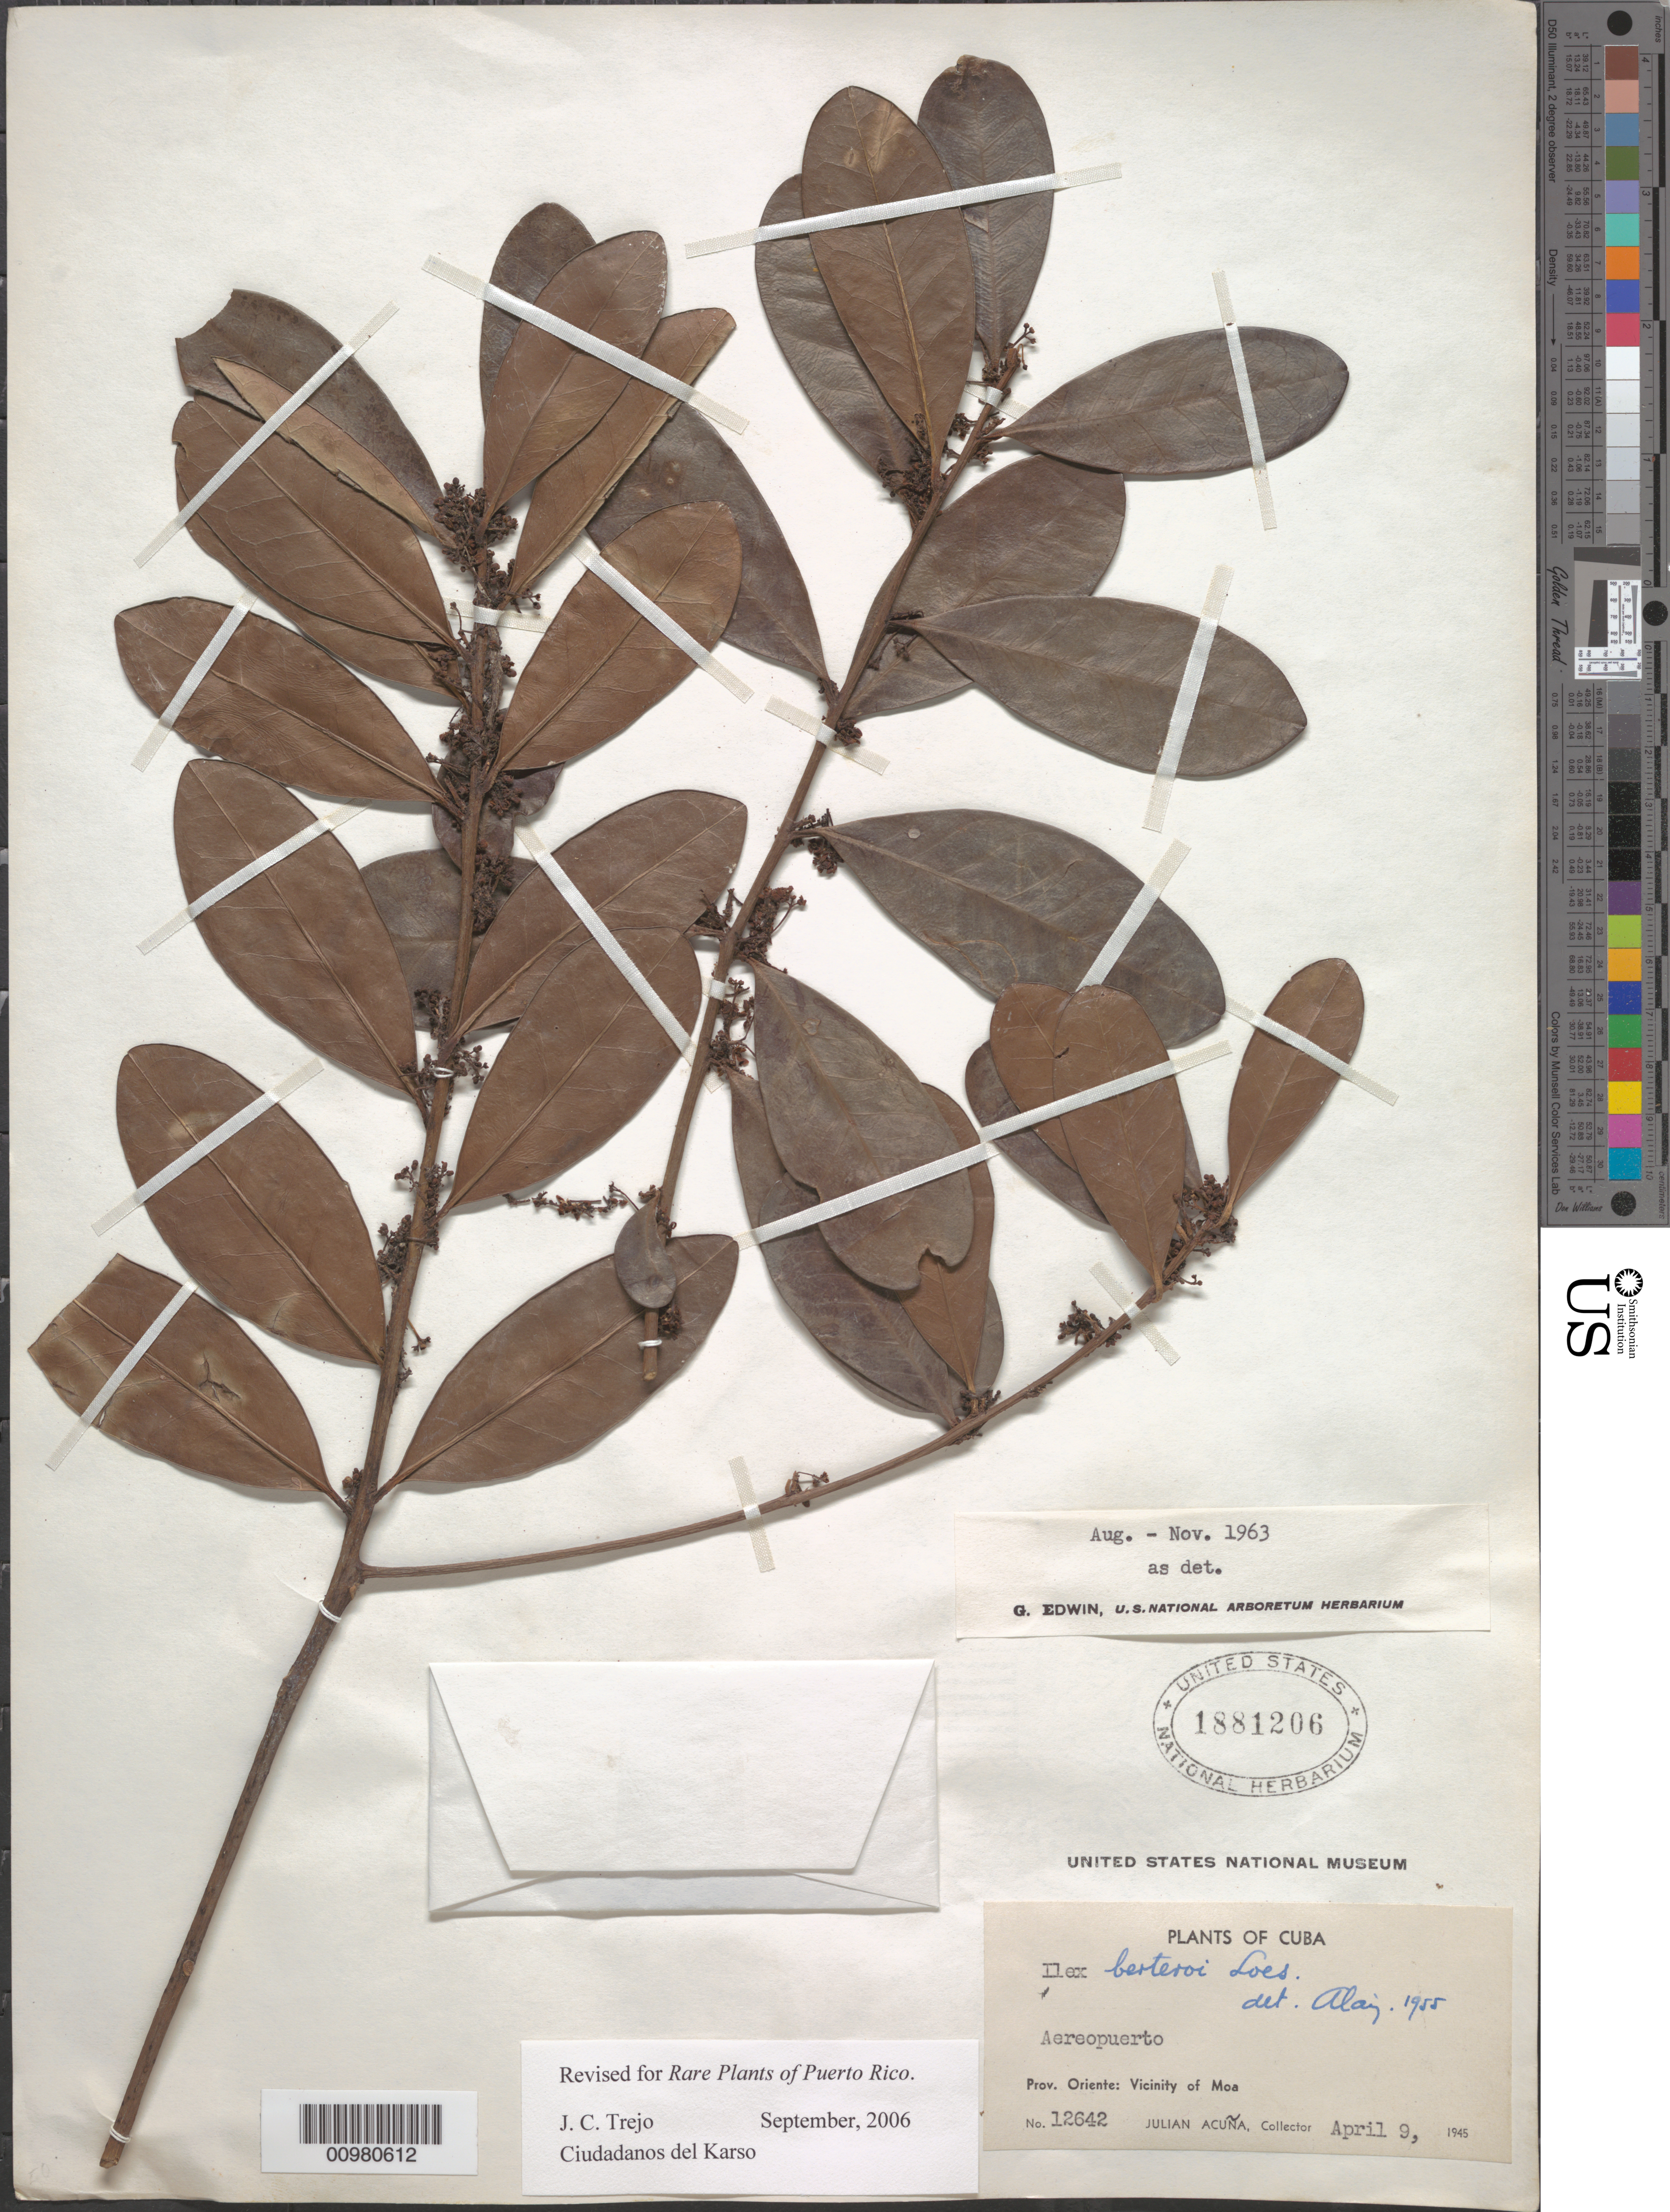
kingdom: Plantae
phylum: Tracheophyta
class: Magnoliopsida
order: Aquifoliales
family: Aquifoliaceae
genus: Ilex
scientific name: Ilex berteroi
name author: Loes.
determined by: Trejo-Torres, J. C.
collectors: J. Acuña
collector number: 12642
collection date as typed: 09 Apr 1945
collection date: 1945-04-09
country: Cuba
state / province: Holguin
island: Cuba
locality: Aereopuerto, Vicinity of Moa [Oriente]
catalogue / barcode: US 1881206